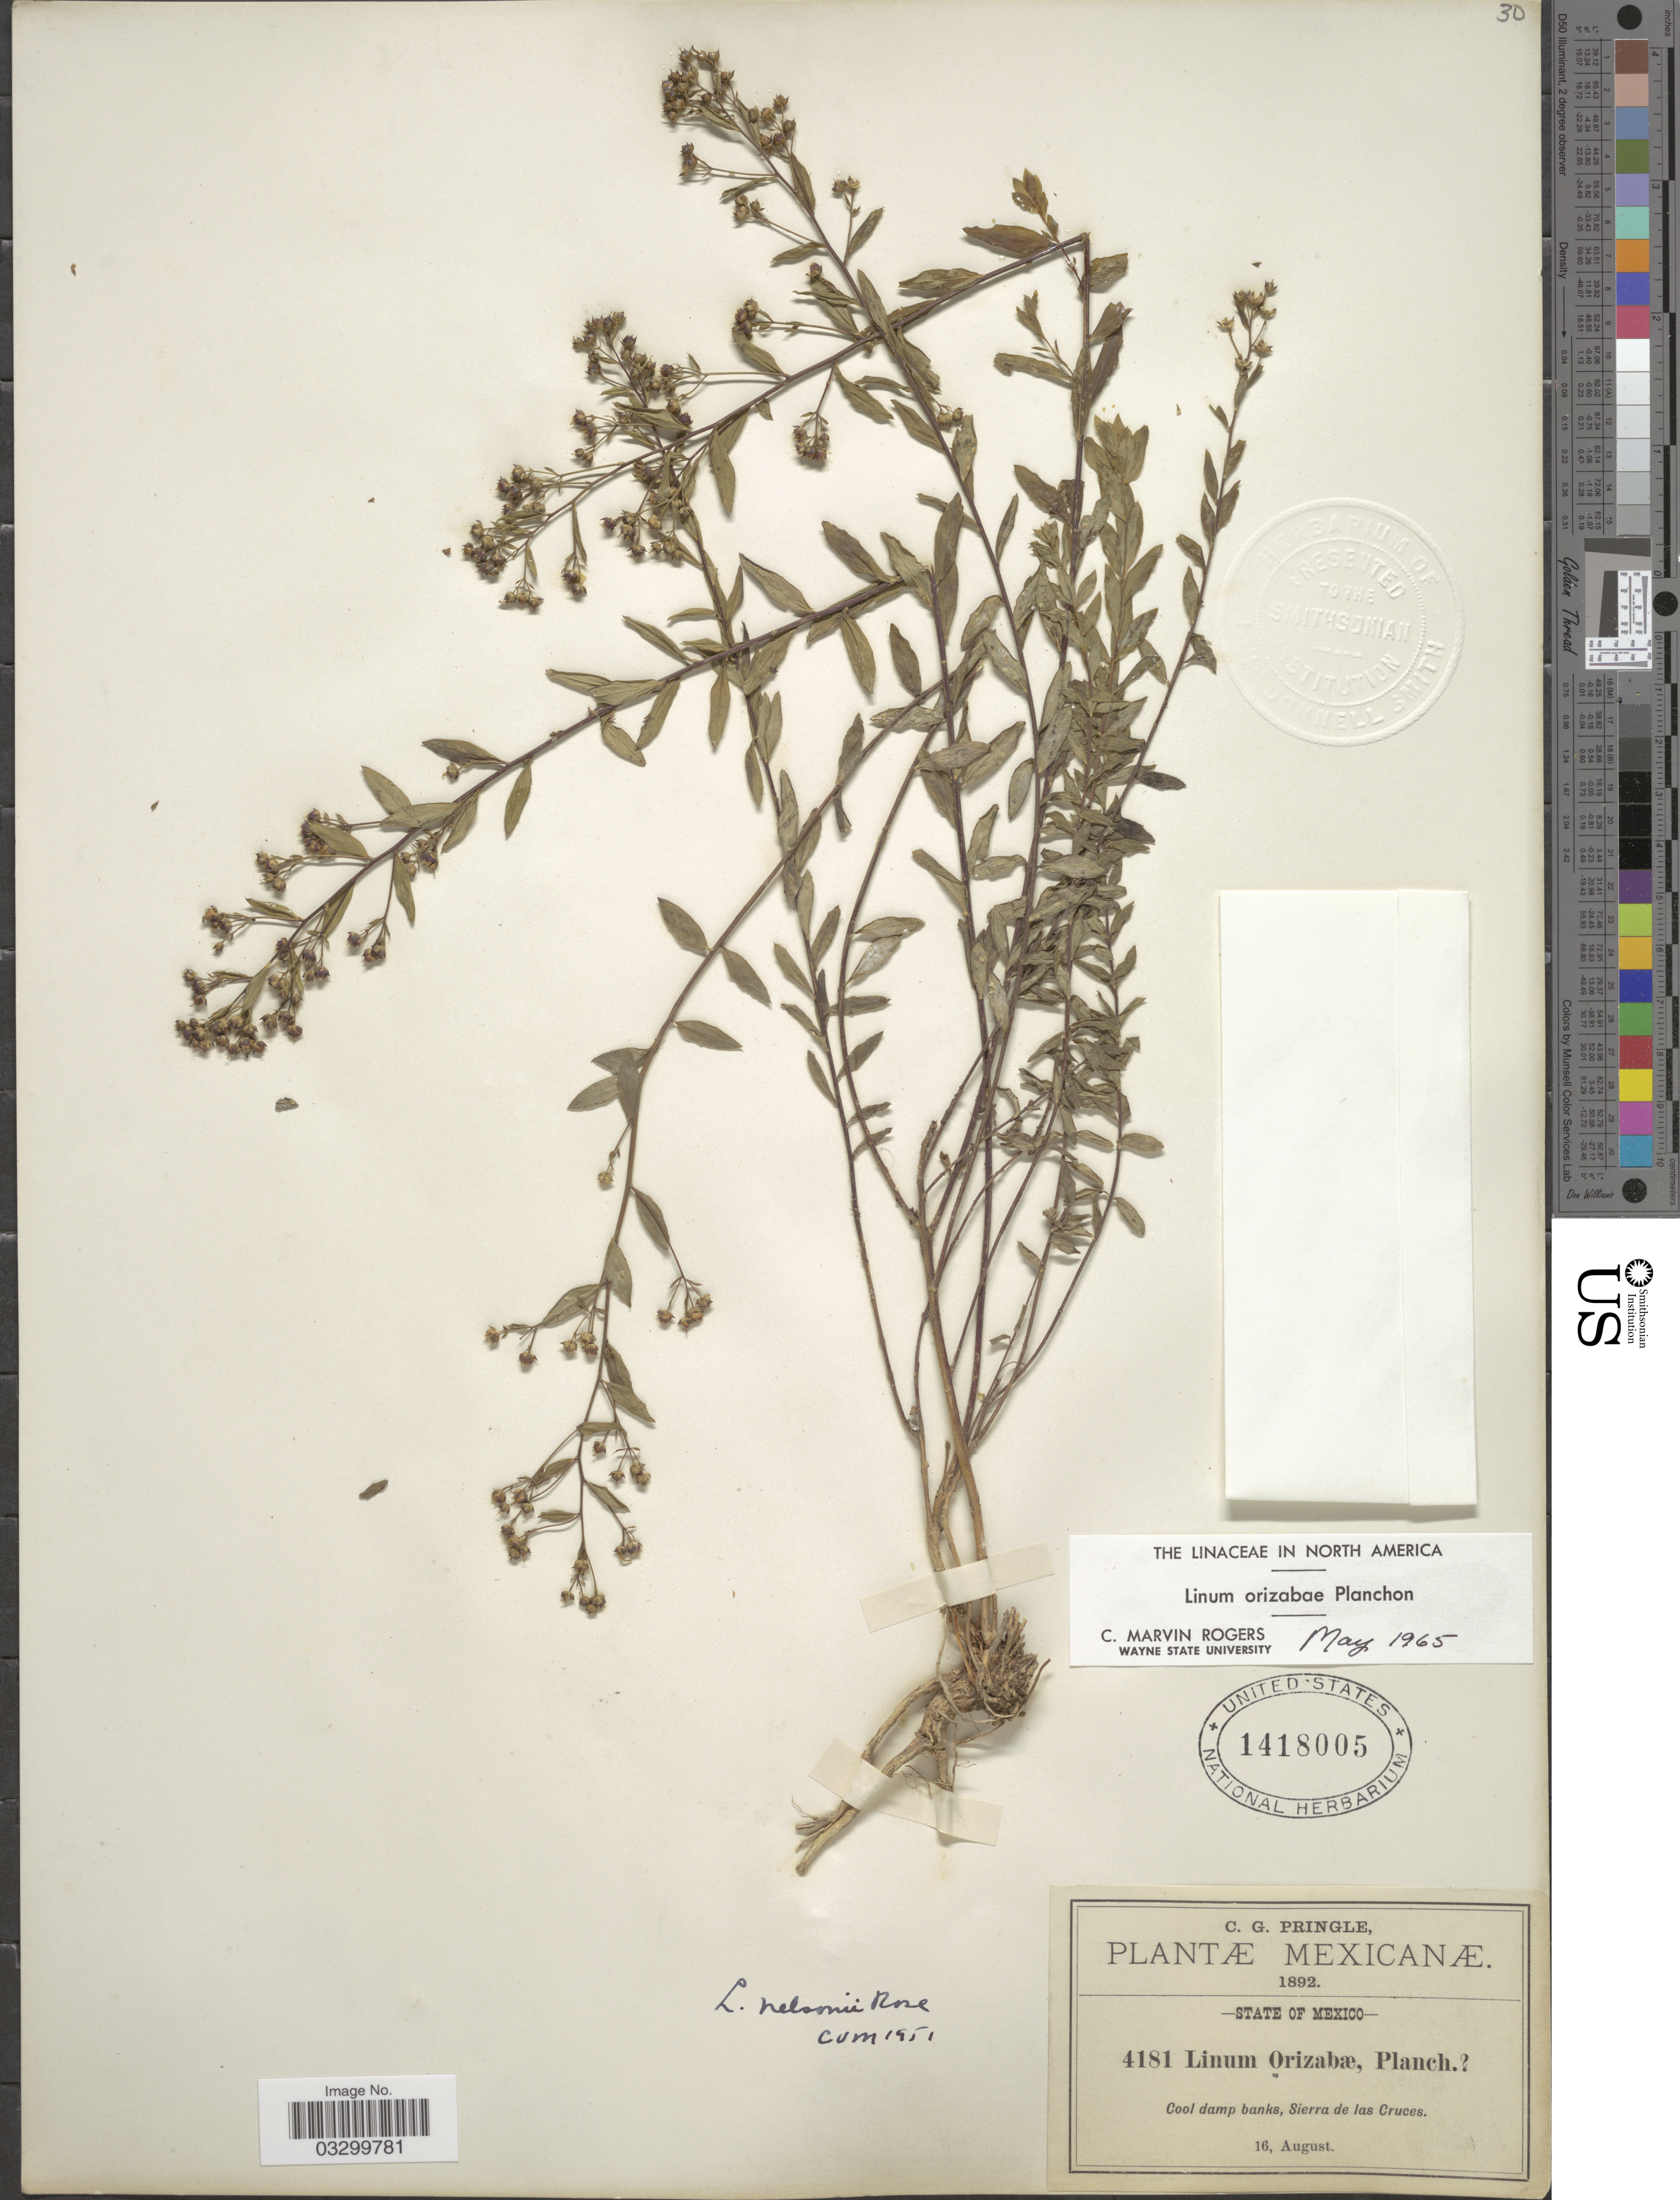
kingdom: Plantae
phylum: Tracheophyta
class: Magnoliopsida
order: Malpighiales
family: Linaceae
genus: Linum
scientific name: Linum orizabae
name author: Planch.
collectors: C. G. Pringle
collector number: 4181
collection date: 1892-08-16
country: Mexico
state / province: México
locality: Sierra de las Cruces.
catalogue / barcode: US 1418005